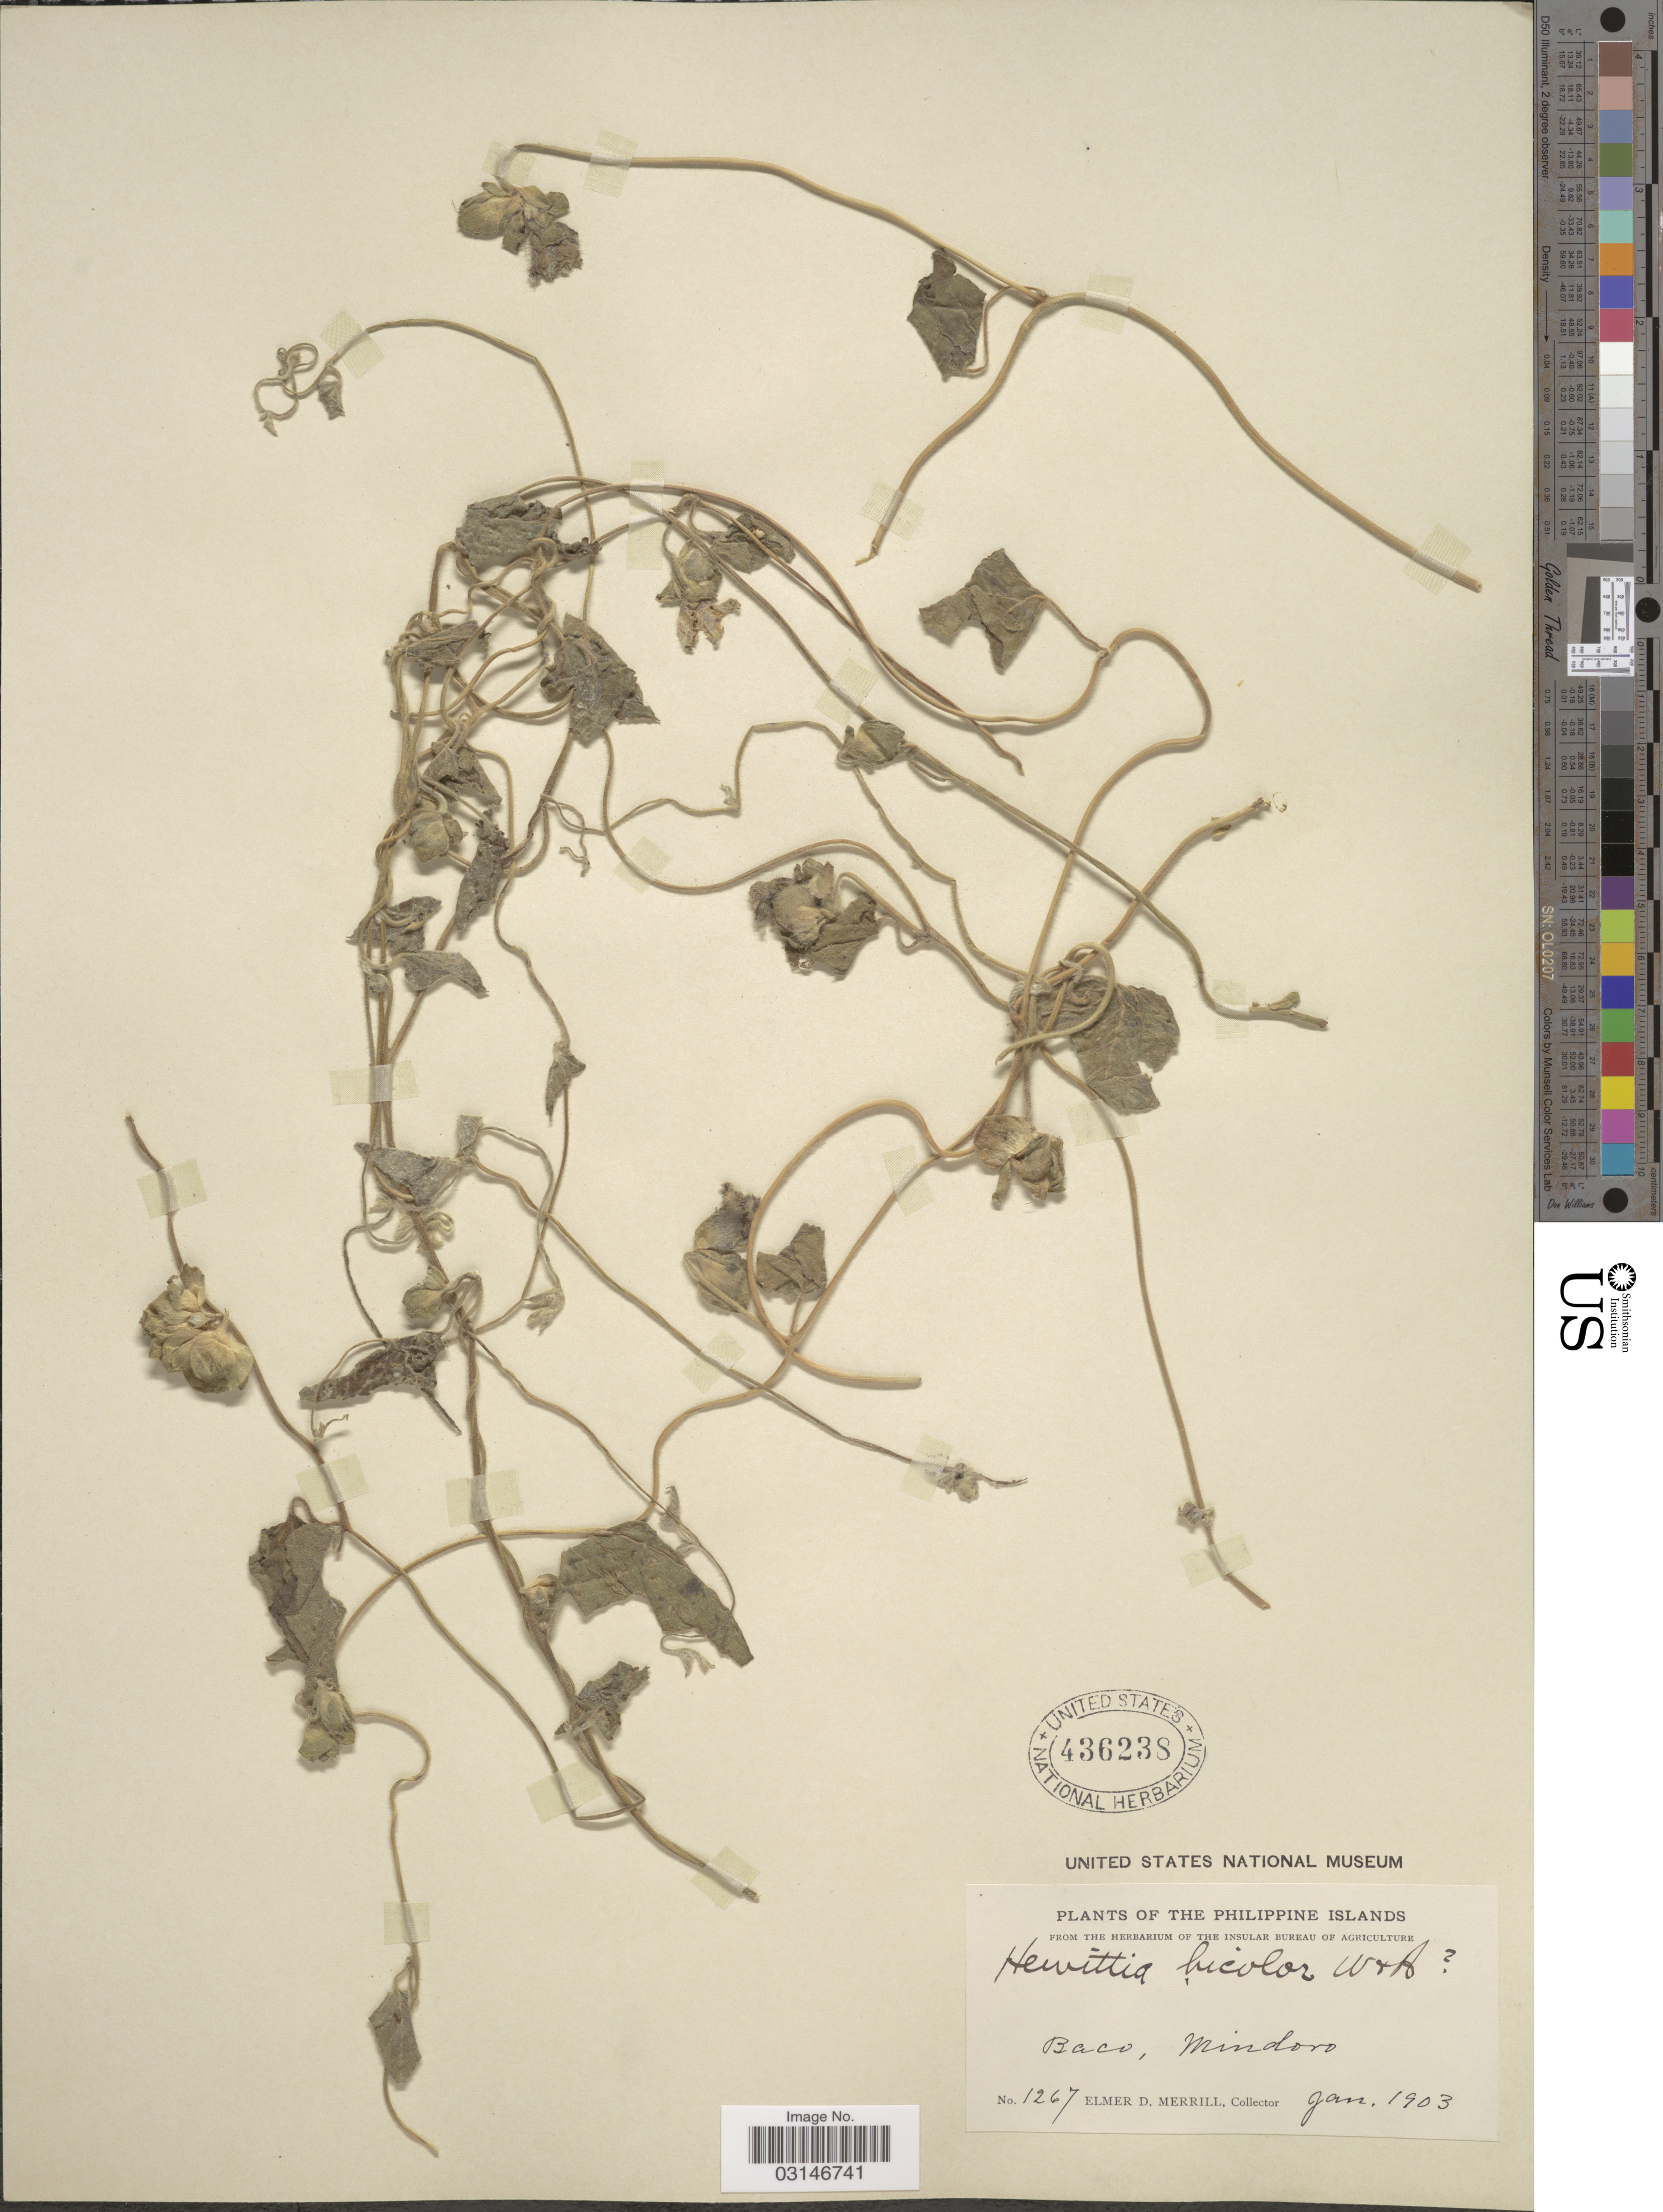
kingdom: Plantae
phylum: Tracheophyta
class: Magnoliopsida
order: Solanales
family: Convolvulaceae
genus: Hewittia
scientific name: Hewittia malabarica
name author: (L.) Suresh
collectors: E. D. Merrill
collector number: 1267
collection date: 1903-01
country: Philippines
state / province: Mimaropa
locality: Baco, Mindoro.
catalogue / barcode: US 436238